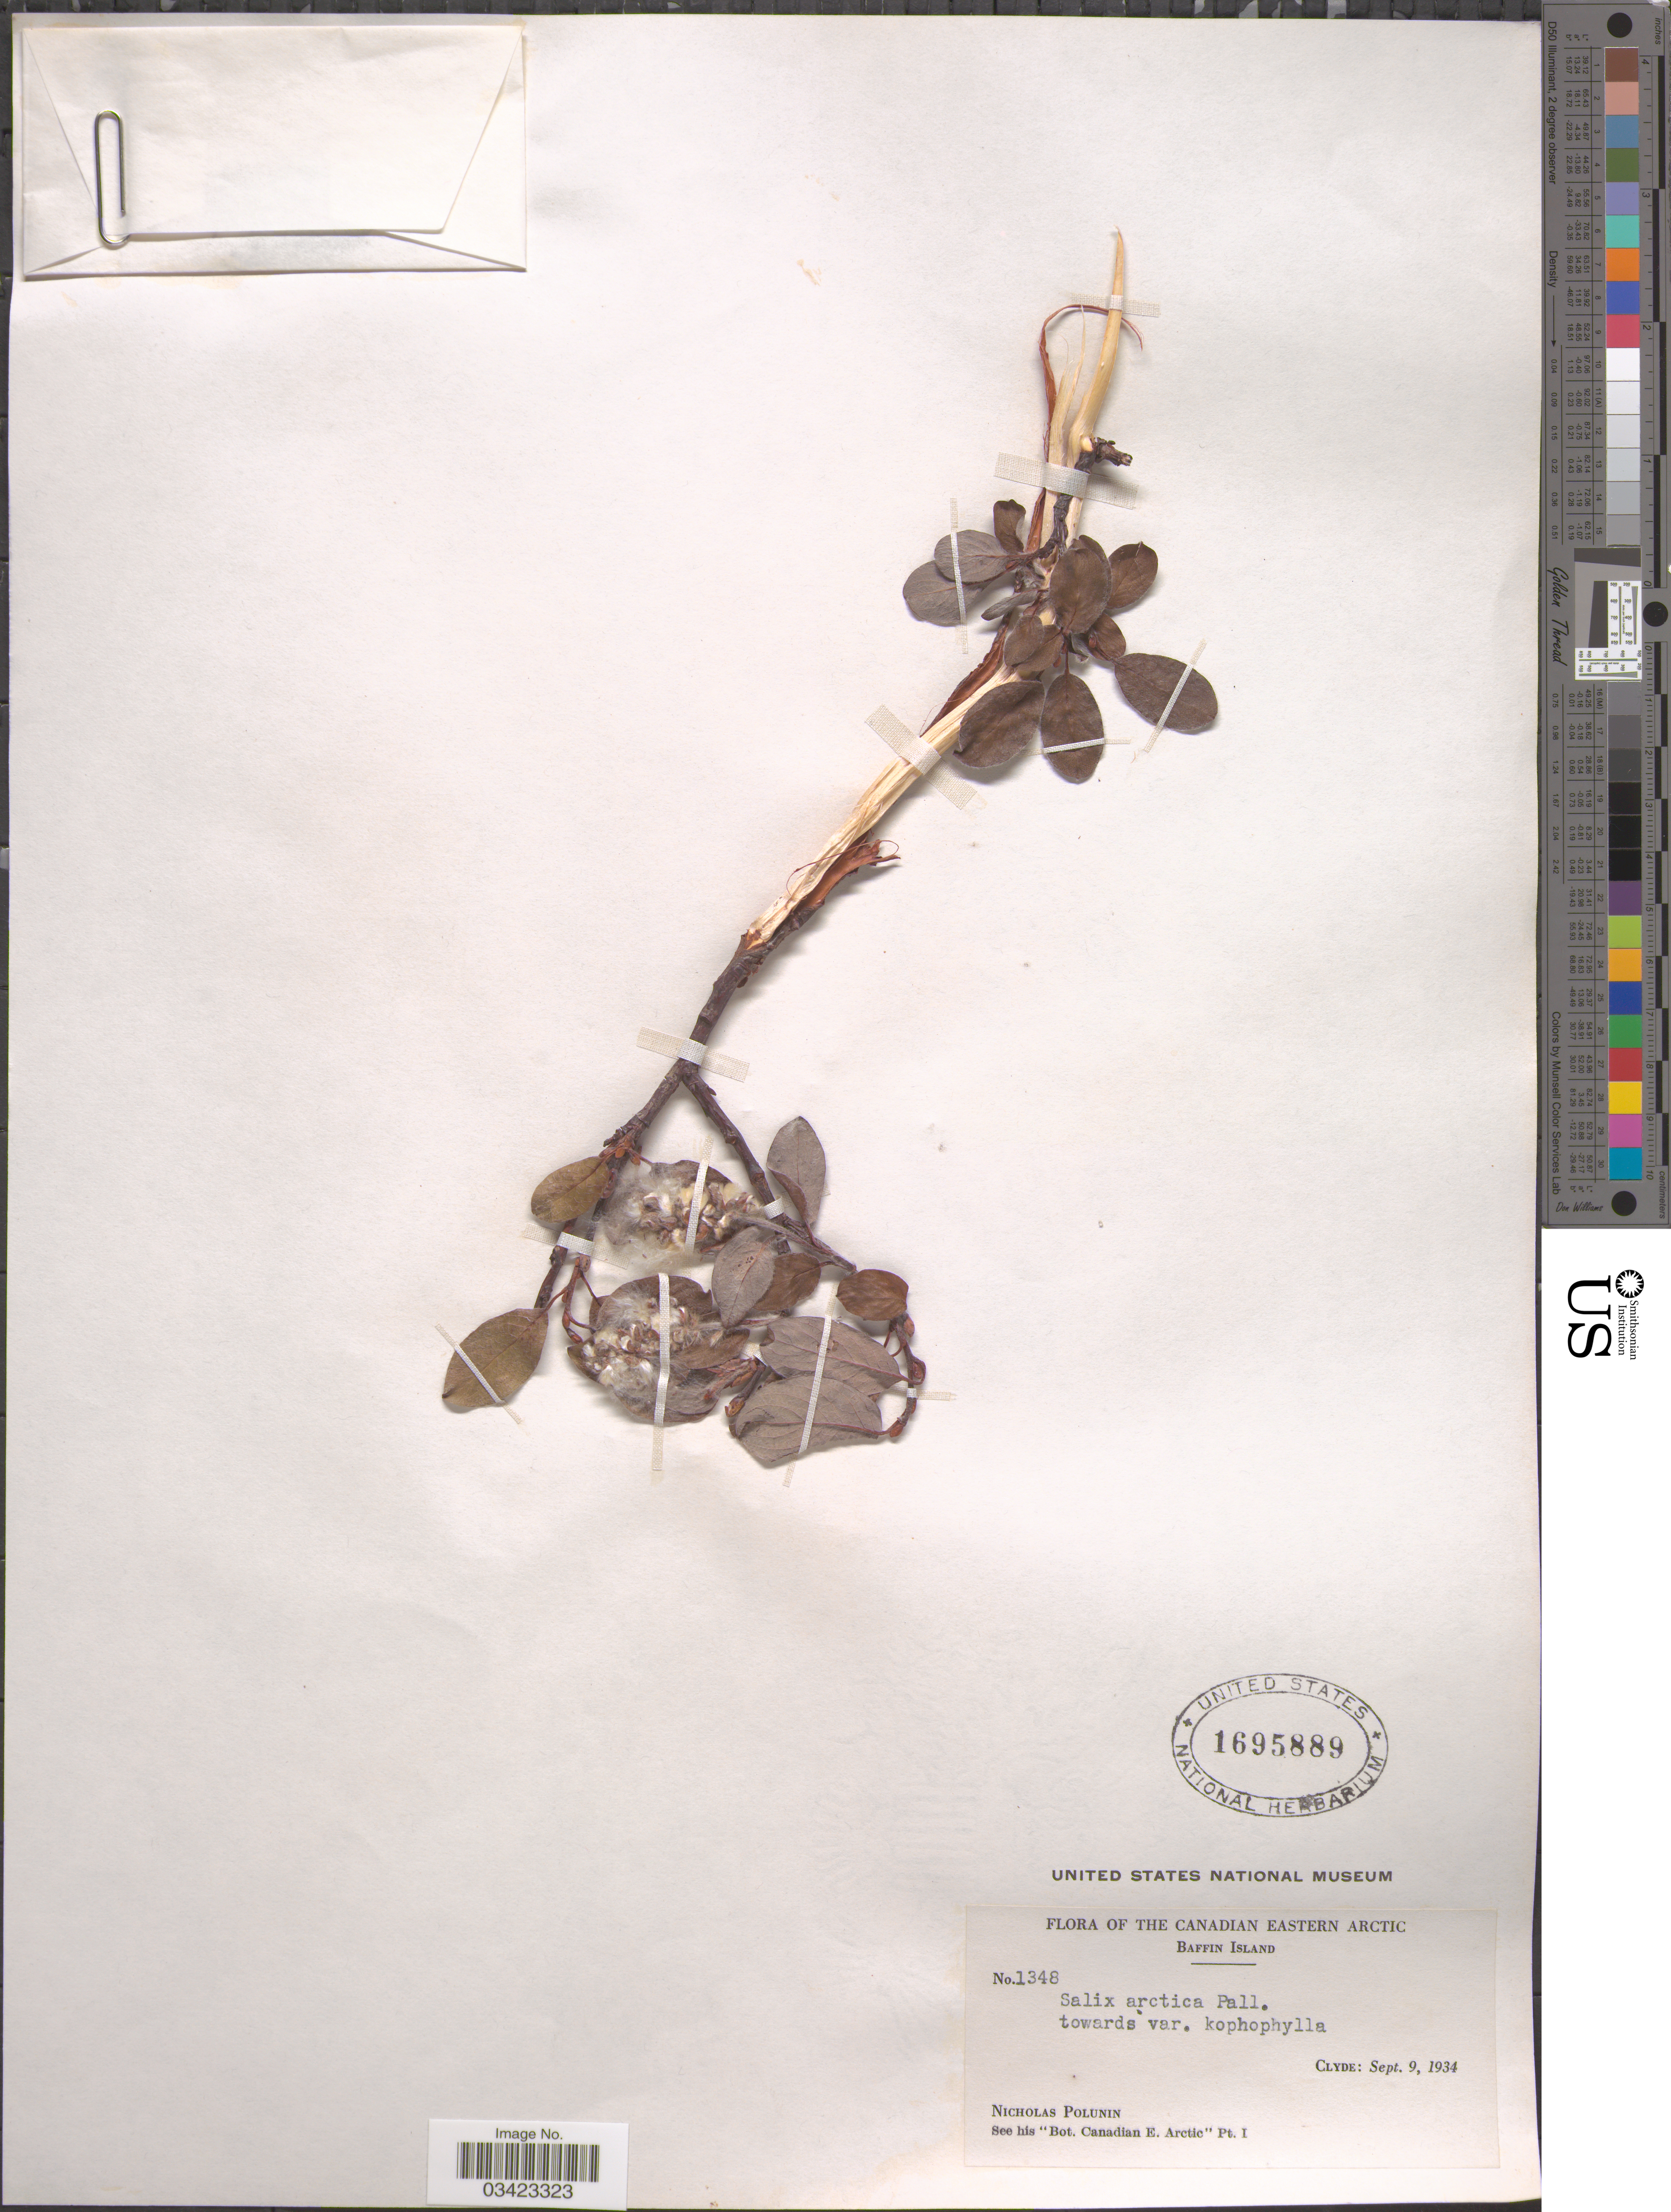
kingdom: Plantae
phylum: Tracheophyta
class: Magnoliopsida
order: Malpighiales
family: Salicaceae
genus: Salix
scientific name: Salix arctica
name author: Pall.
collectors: N. V. Polunin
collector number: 1348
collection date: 1934-09-09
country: Canada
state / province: Nunavut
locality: The Canadian Eastern Arctic. Baffin Island. Clyde.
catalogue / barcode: US 1695889